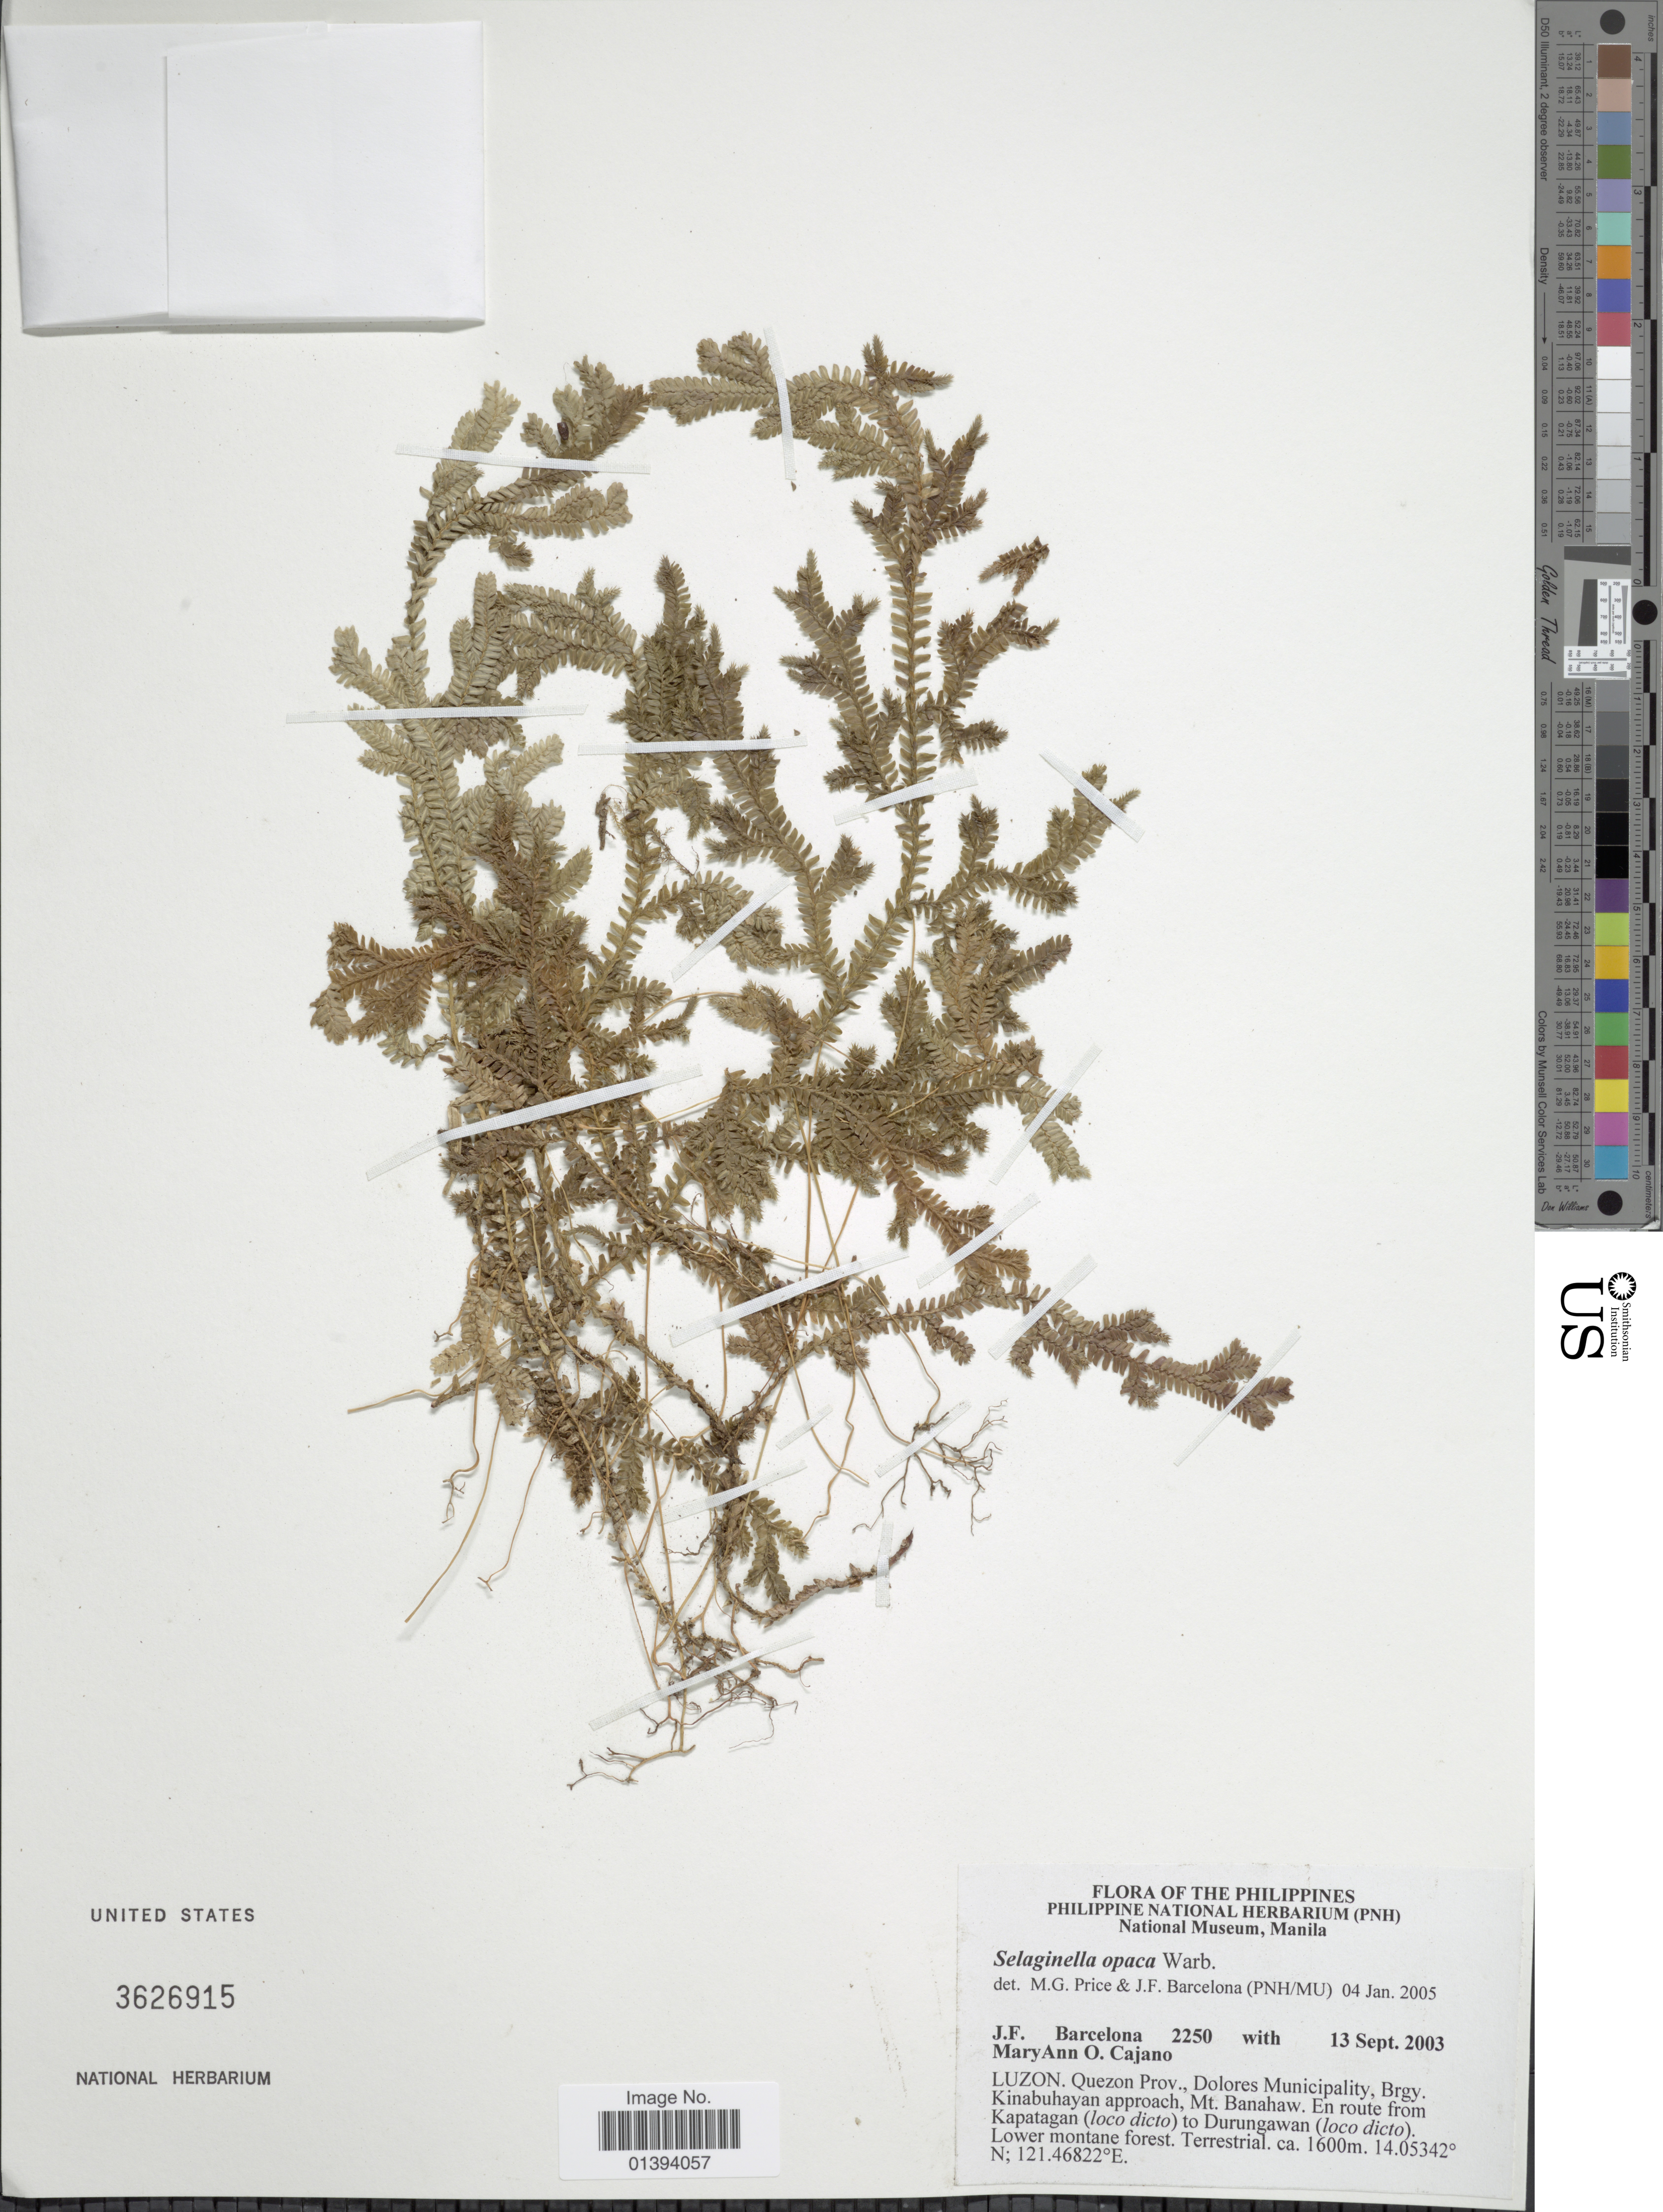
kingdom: Plantae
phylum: Tracheophyta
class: Lycopodiopsida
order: Selaginellales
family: Selaginellaceae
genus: Selaginella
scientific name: Selaginella opaca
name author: Warb.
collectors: J. F. Barcelona & M. Cajano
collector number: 2250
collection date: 2003-09-13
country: Philippines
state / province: Central Luzon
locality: Luzon, Quezon Prov., Dolores Municipality, Brgy. Kinabuhayan approach, Mt. Banahaw, en route from Kapatagan (loco dicto) to Durungawan(loco dicto), lower montane forest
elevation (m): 1600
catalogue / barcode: US 3626915